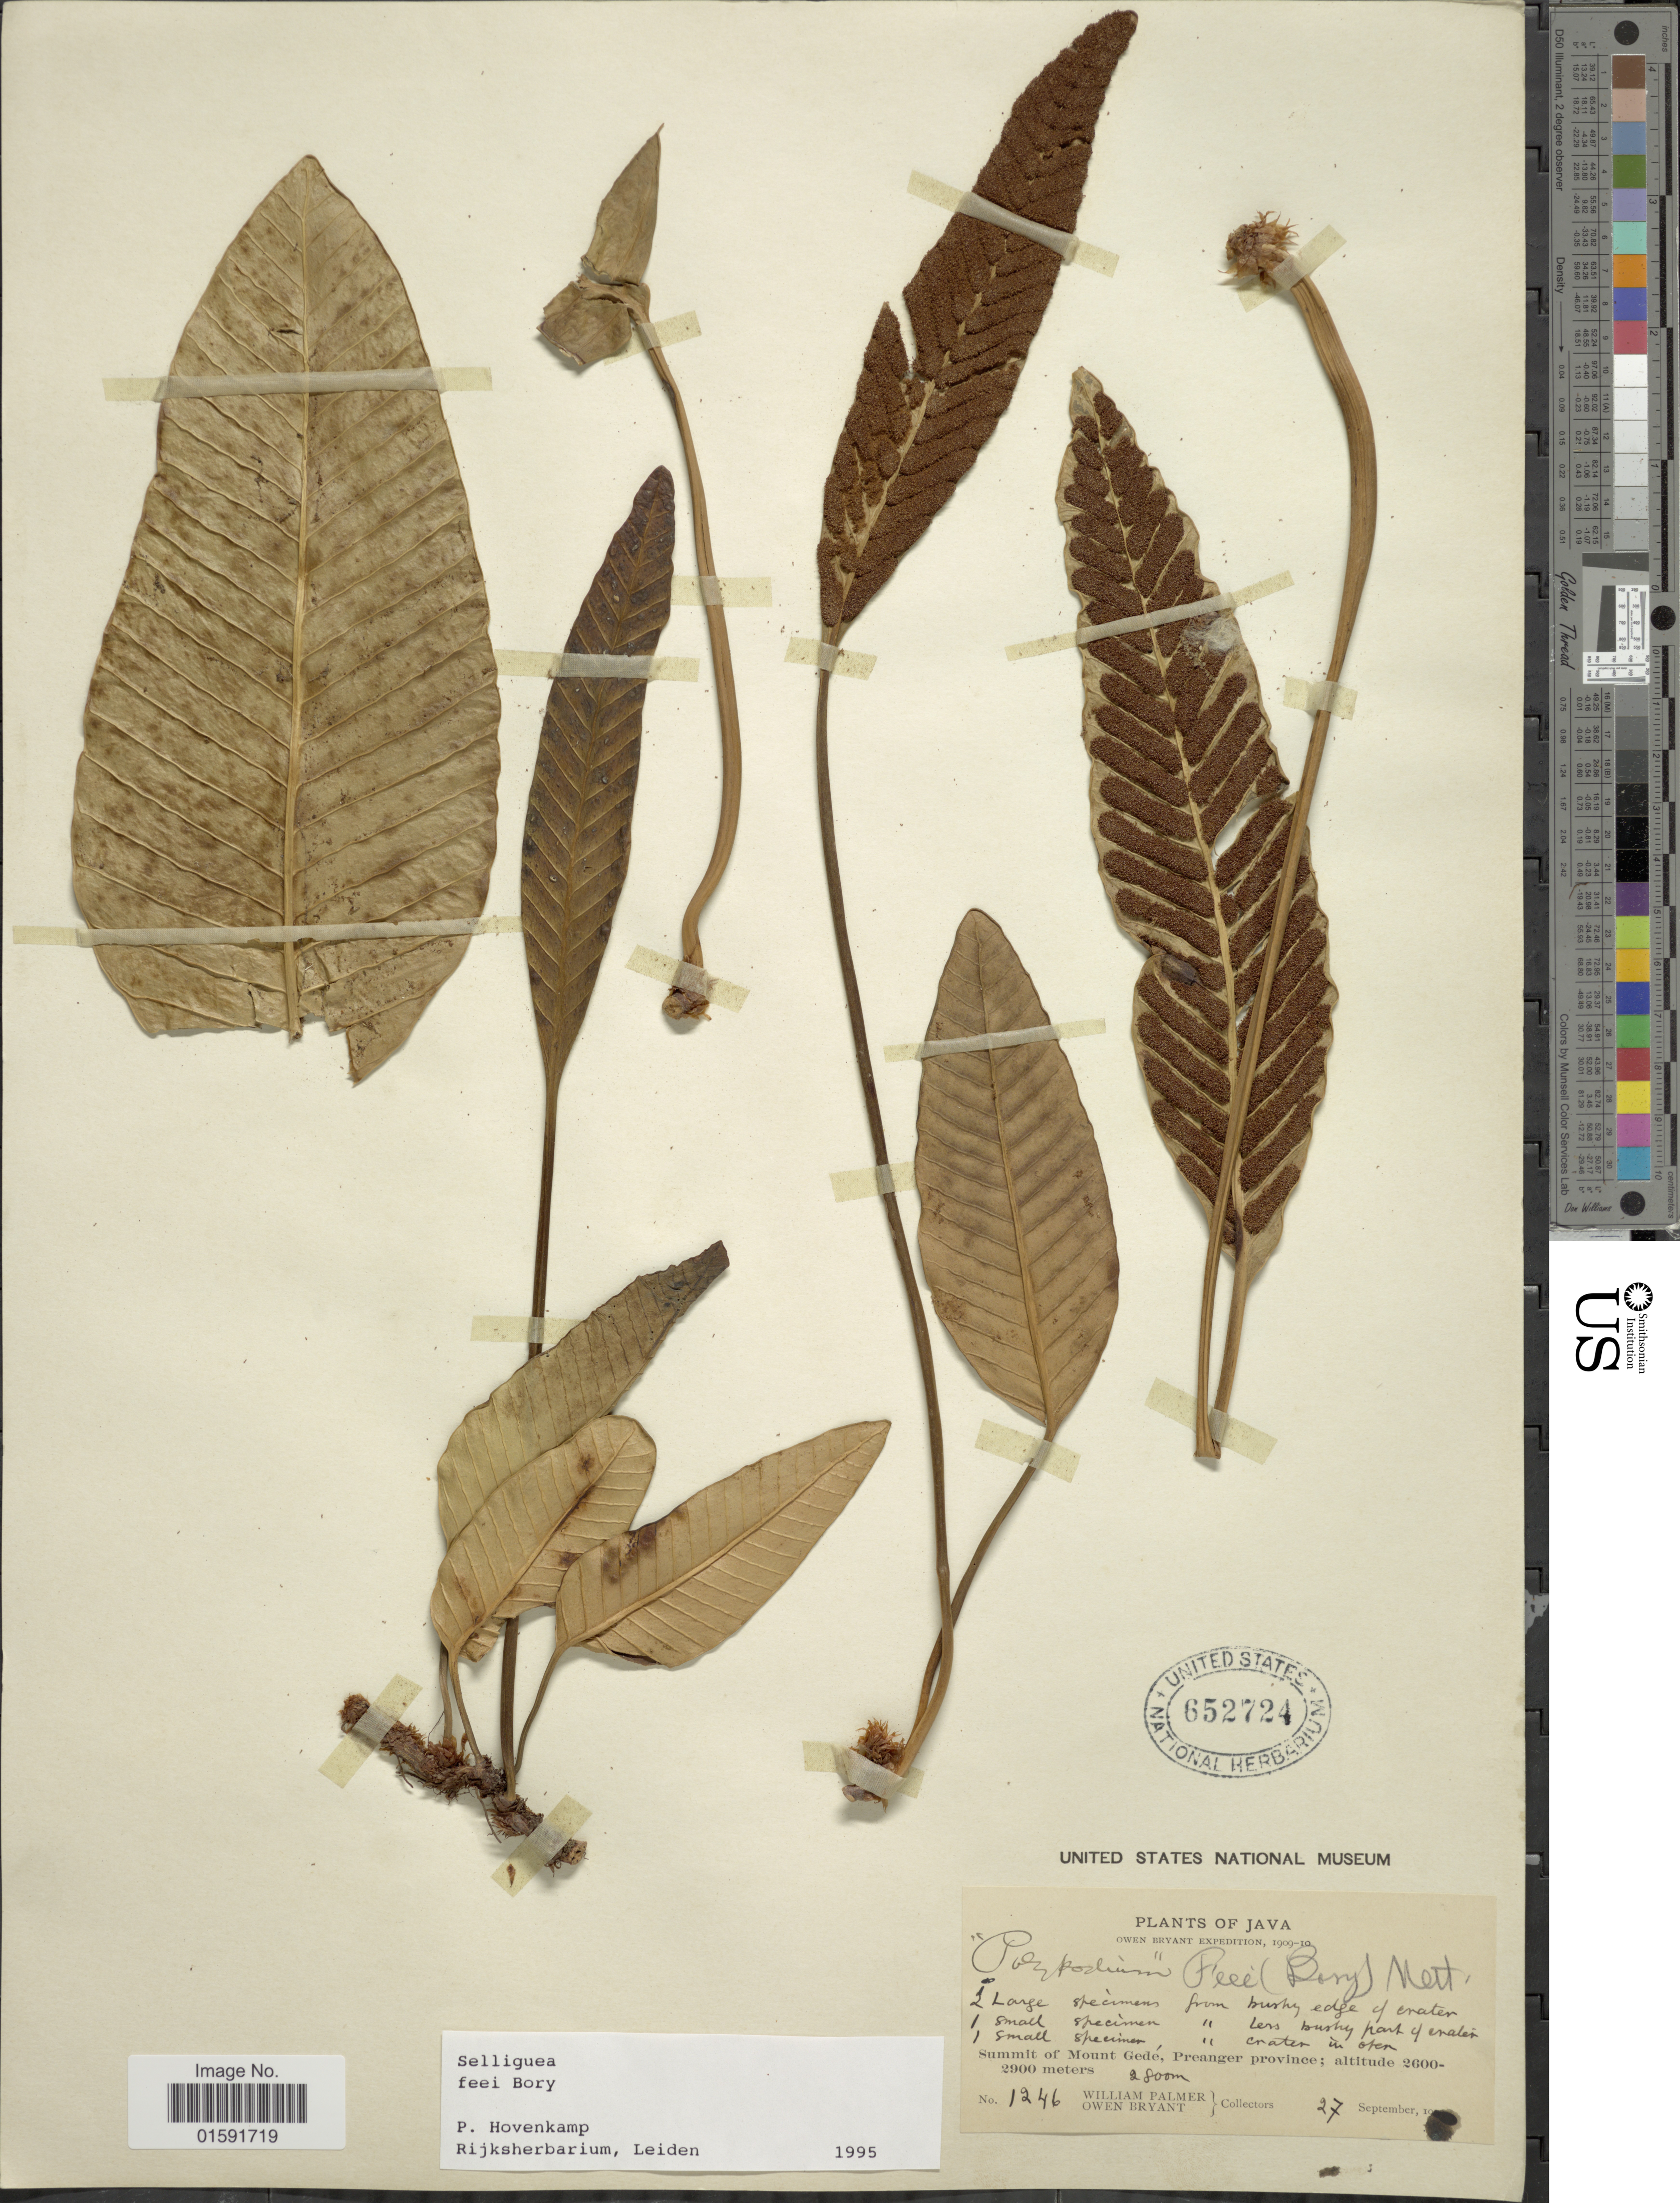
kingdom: Plantae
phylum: Tracheophyta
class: Polypodiopsida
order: Polypodiales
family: Polypodiaceae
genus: Selliguea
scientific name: Selliguea feei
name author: Bory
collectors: W. Palmer & O. Bryant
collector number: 1246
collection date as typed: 19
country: Indonesia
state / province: Java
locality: Summit of Mount Gedé, Preanger Province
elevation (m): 2800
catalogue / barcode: US 652724